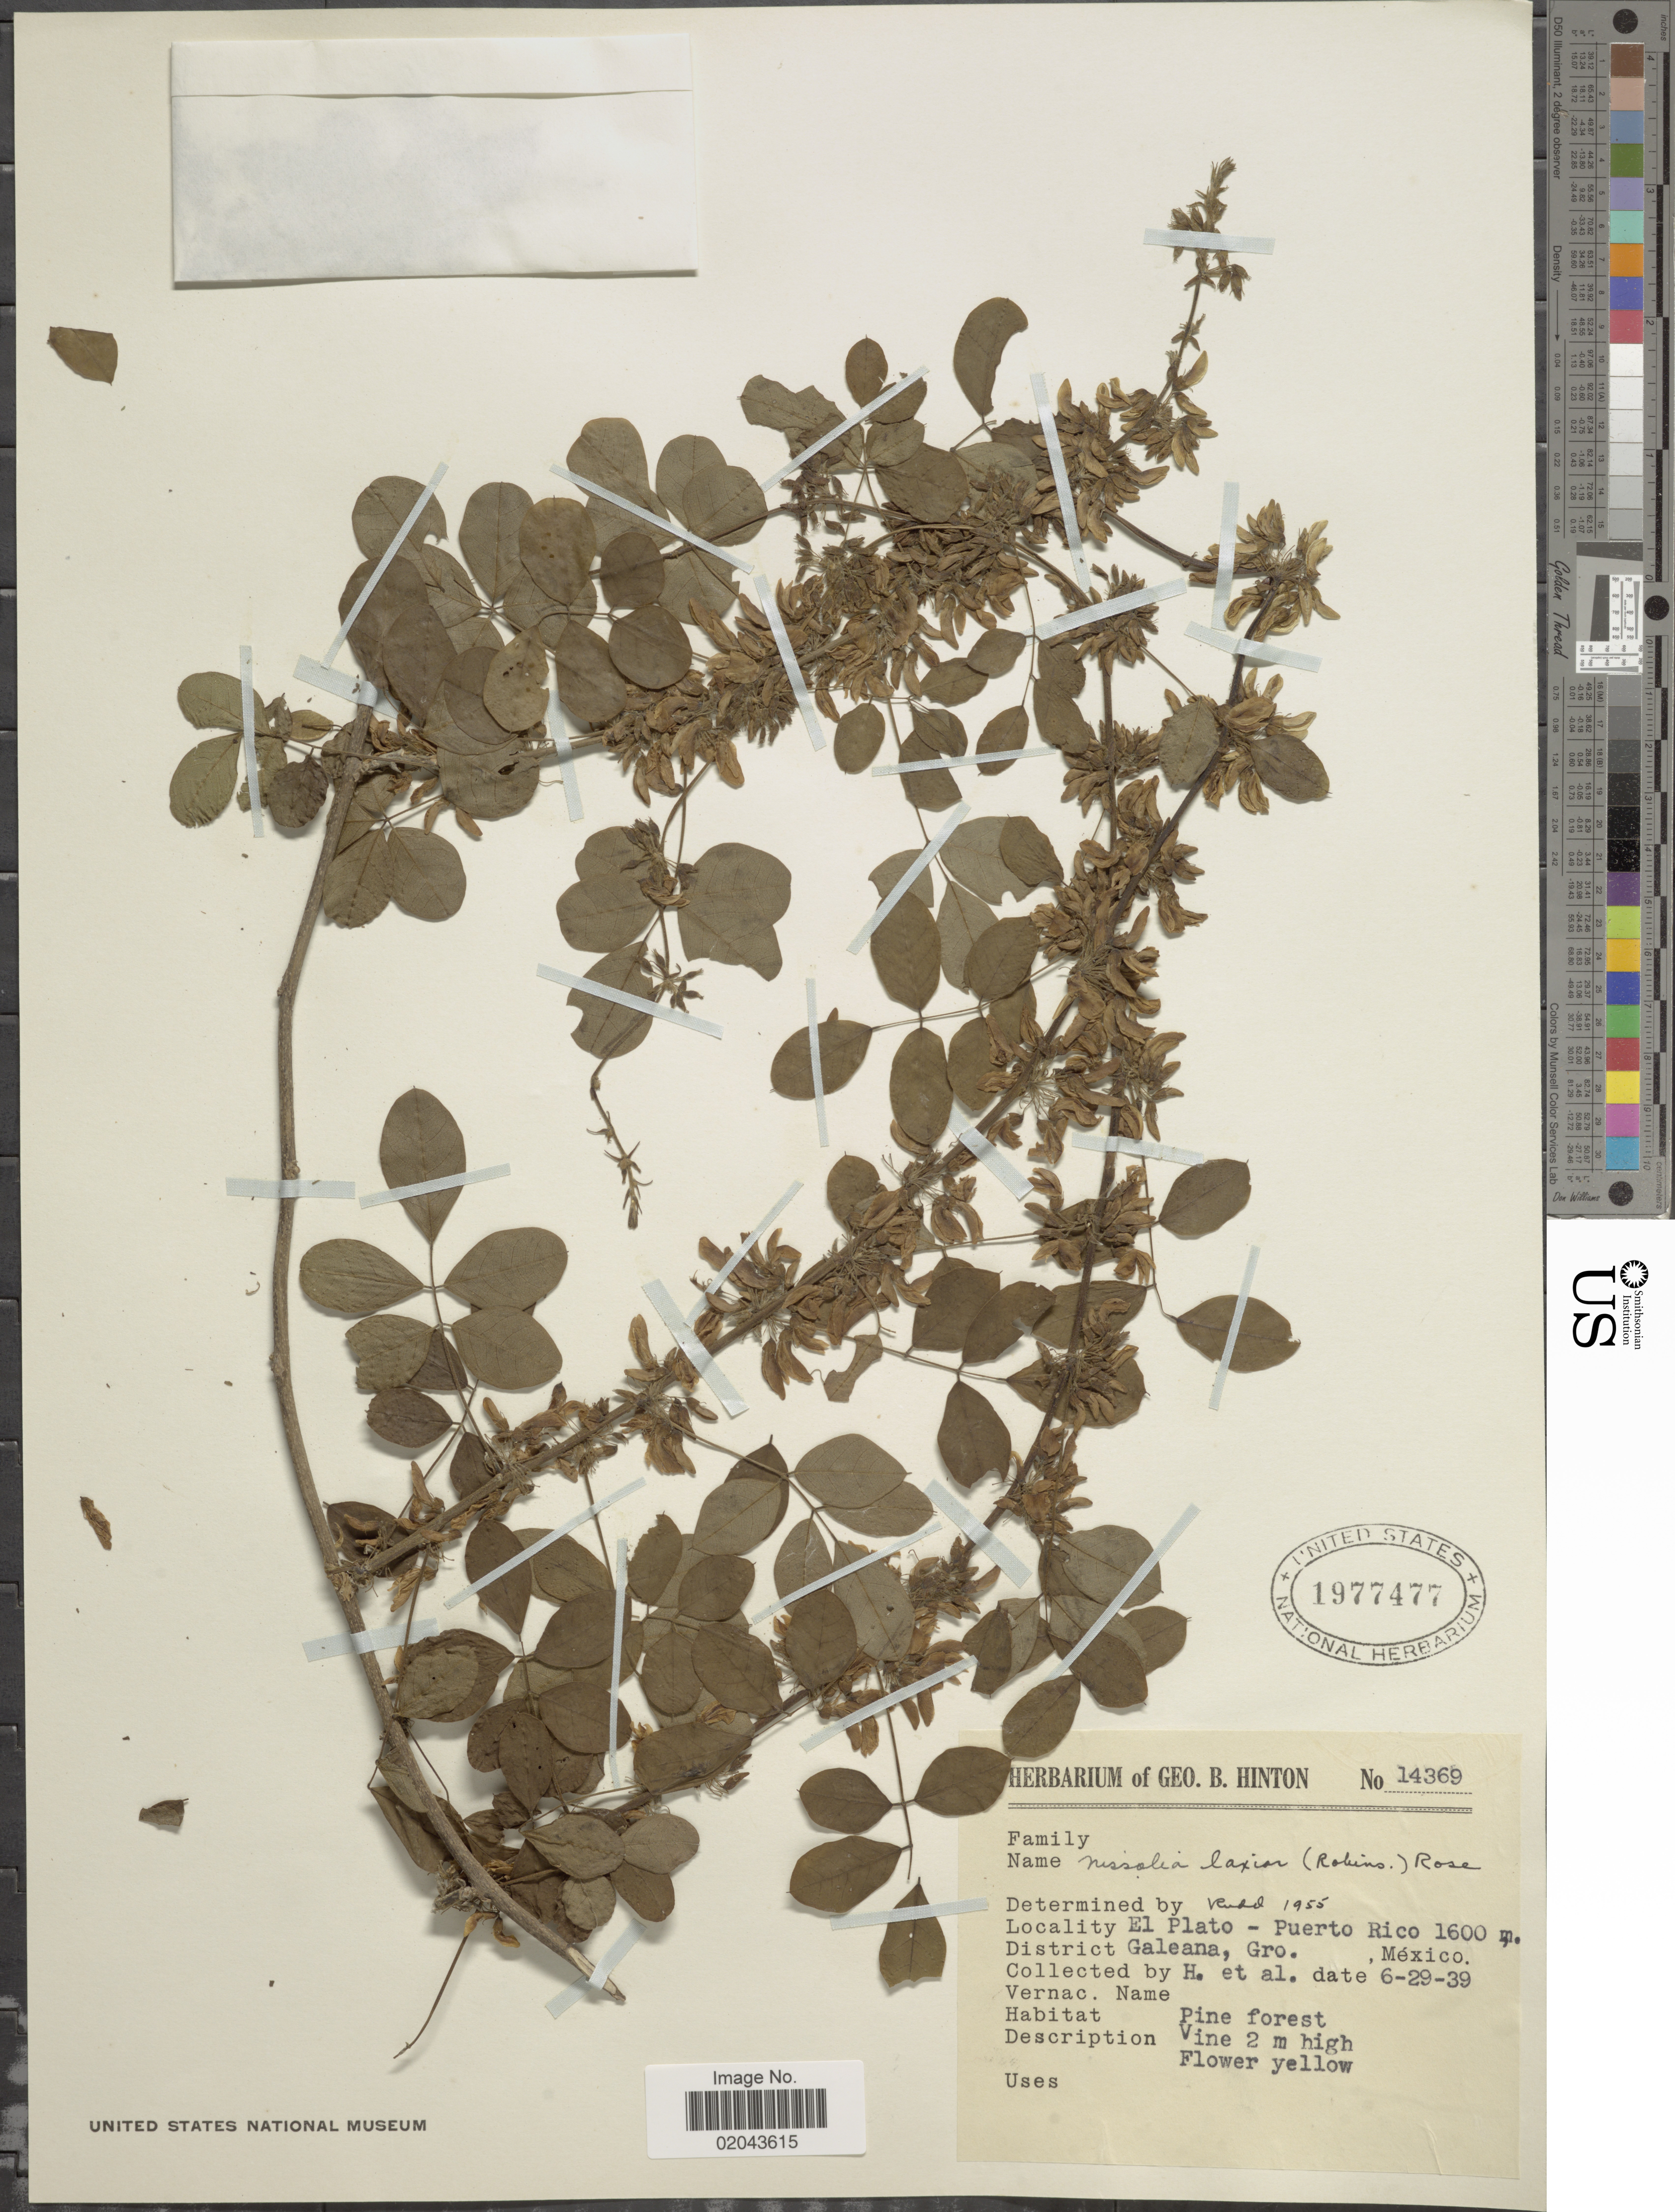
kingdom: Plantae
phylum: Tracheophyta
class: Magnoliopsida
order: Fabales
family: Fabaceae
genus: Nissolia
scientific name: Nissolia laxior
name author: (B.L. Rob.) Rose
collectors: G. B. Hinton & et al.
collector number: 14369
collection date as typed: Transcribed d/m/y: 29/6/39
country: Mexico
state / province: Guerrero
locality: El Plato-Puerto Rico, District Galeana.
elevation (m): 1600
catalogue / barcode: US 1977477